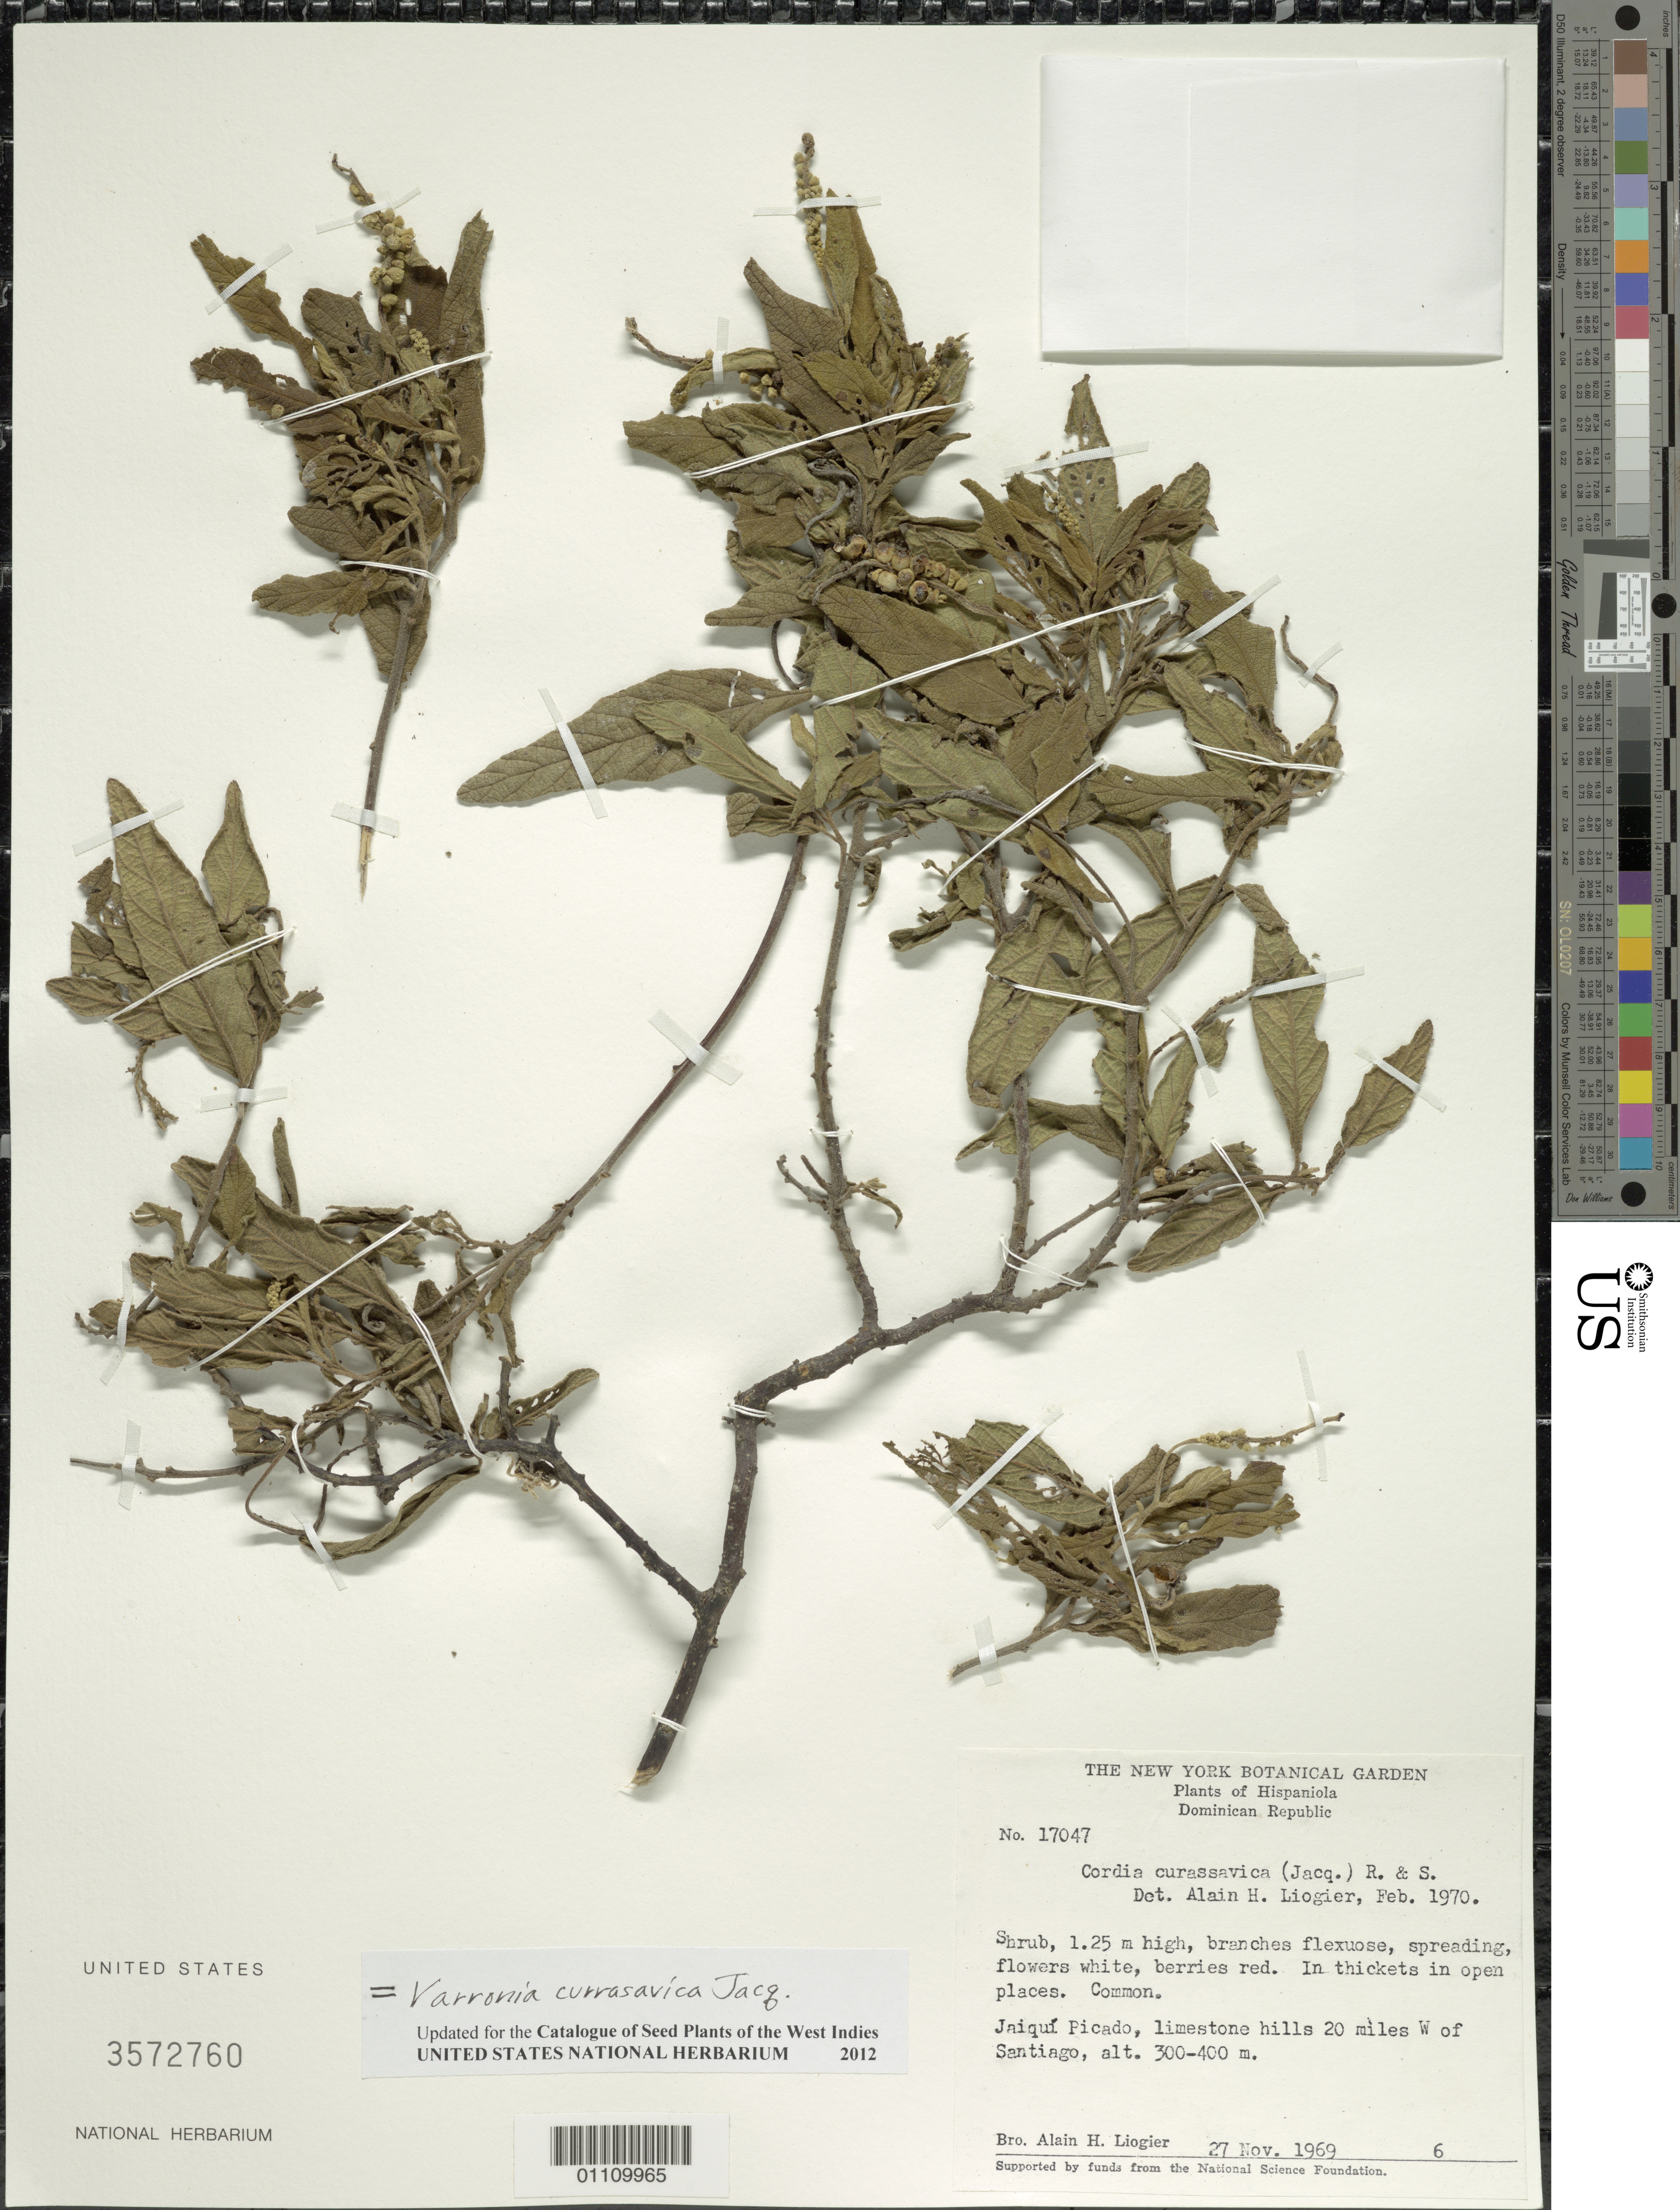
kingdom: Plantae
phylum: Tracheophyta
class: Magnoliopsida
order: Boraginales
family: Cordiaceae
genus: Varronia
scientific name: Varronia curassavica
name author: Jacq.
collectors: A. H. Liogier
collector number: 17047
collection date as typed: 27 Nov 1969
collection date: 1969-11-27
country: Dominican Republic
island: Hispaniola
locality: Jaiquí Picado, 20 miles W of Santiago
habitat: Limestone hills; in thickets and open places; common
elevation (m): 300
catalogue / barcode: US 3572760